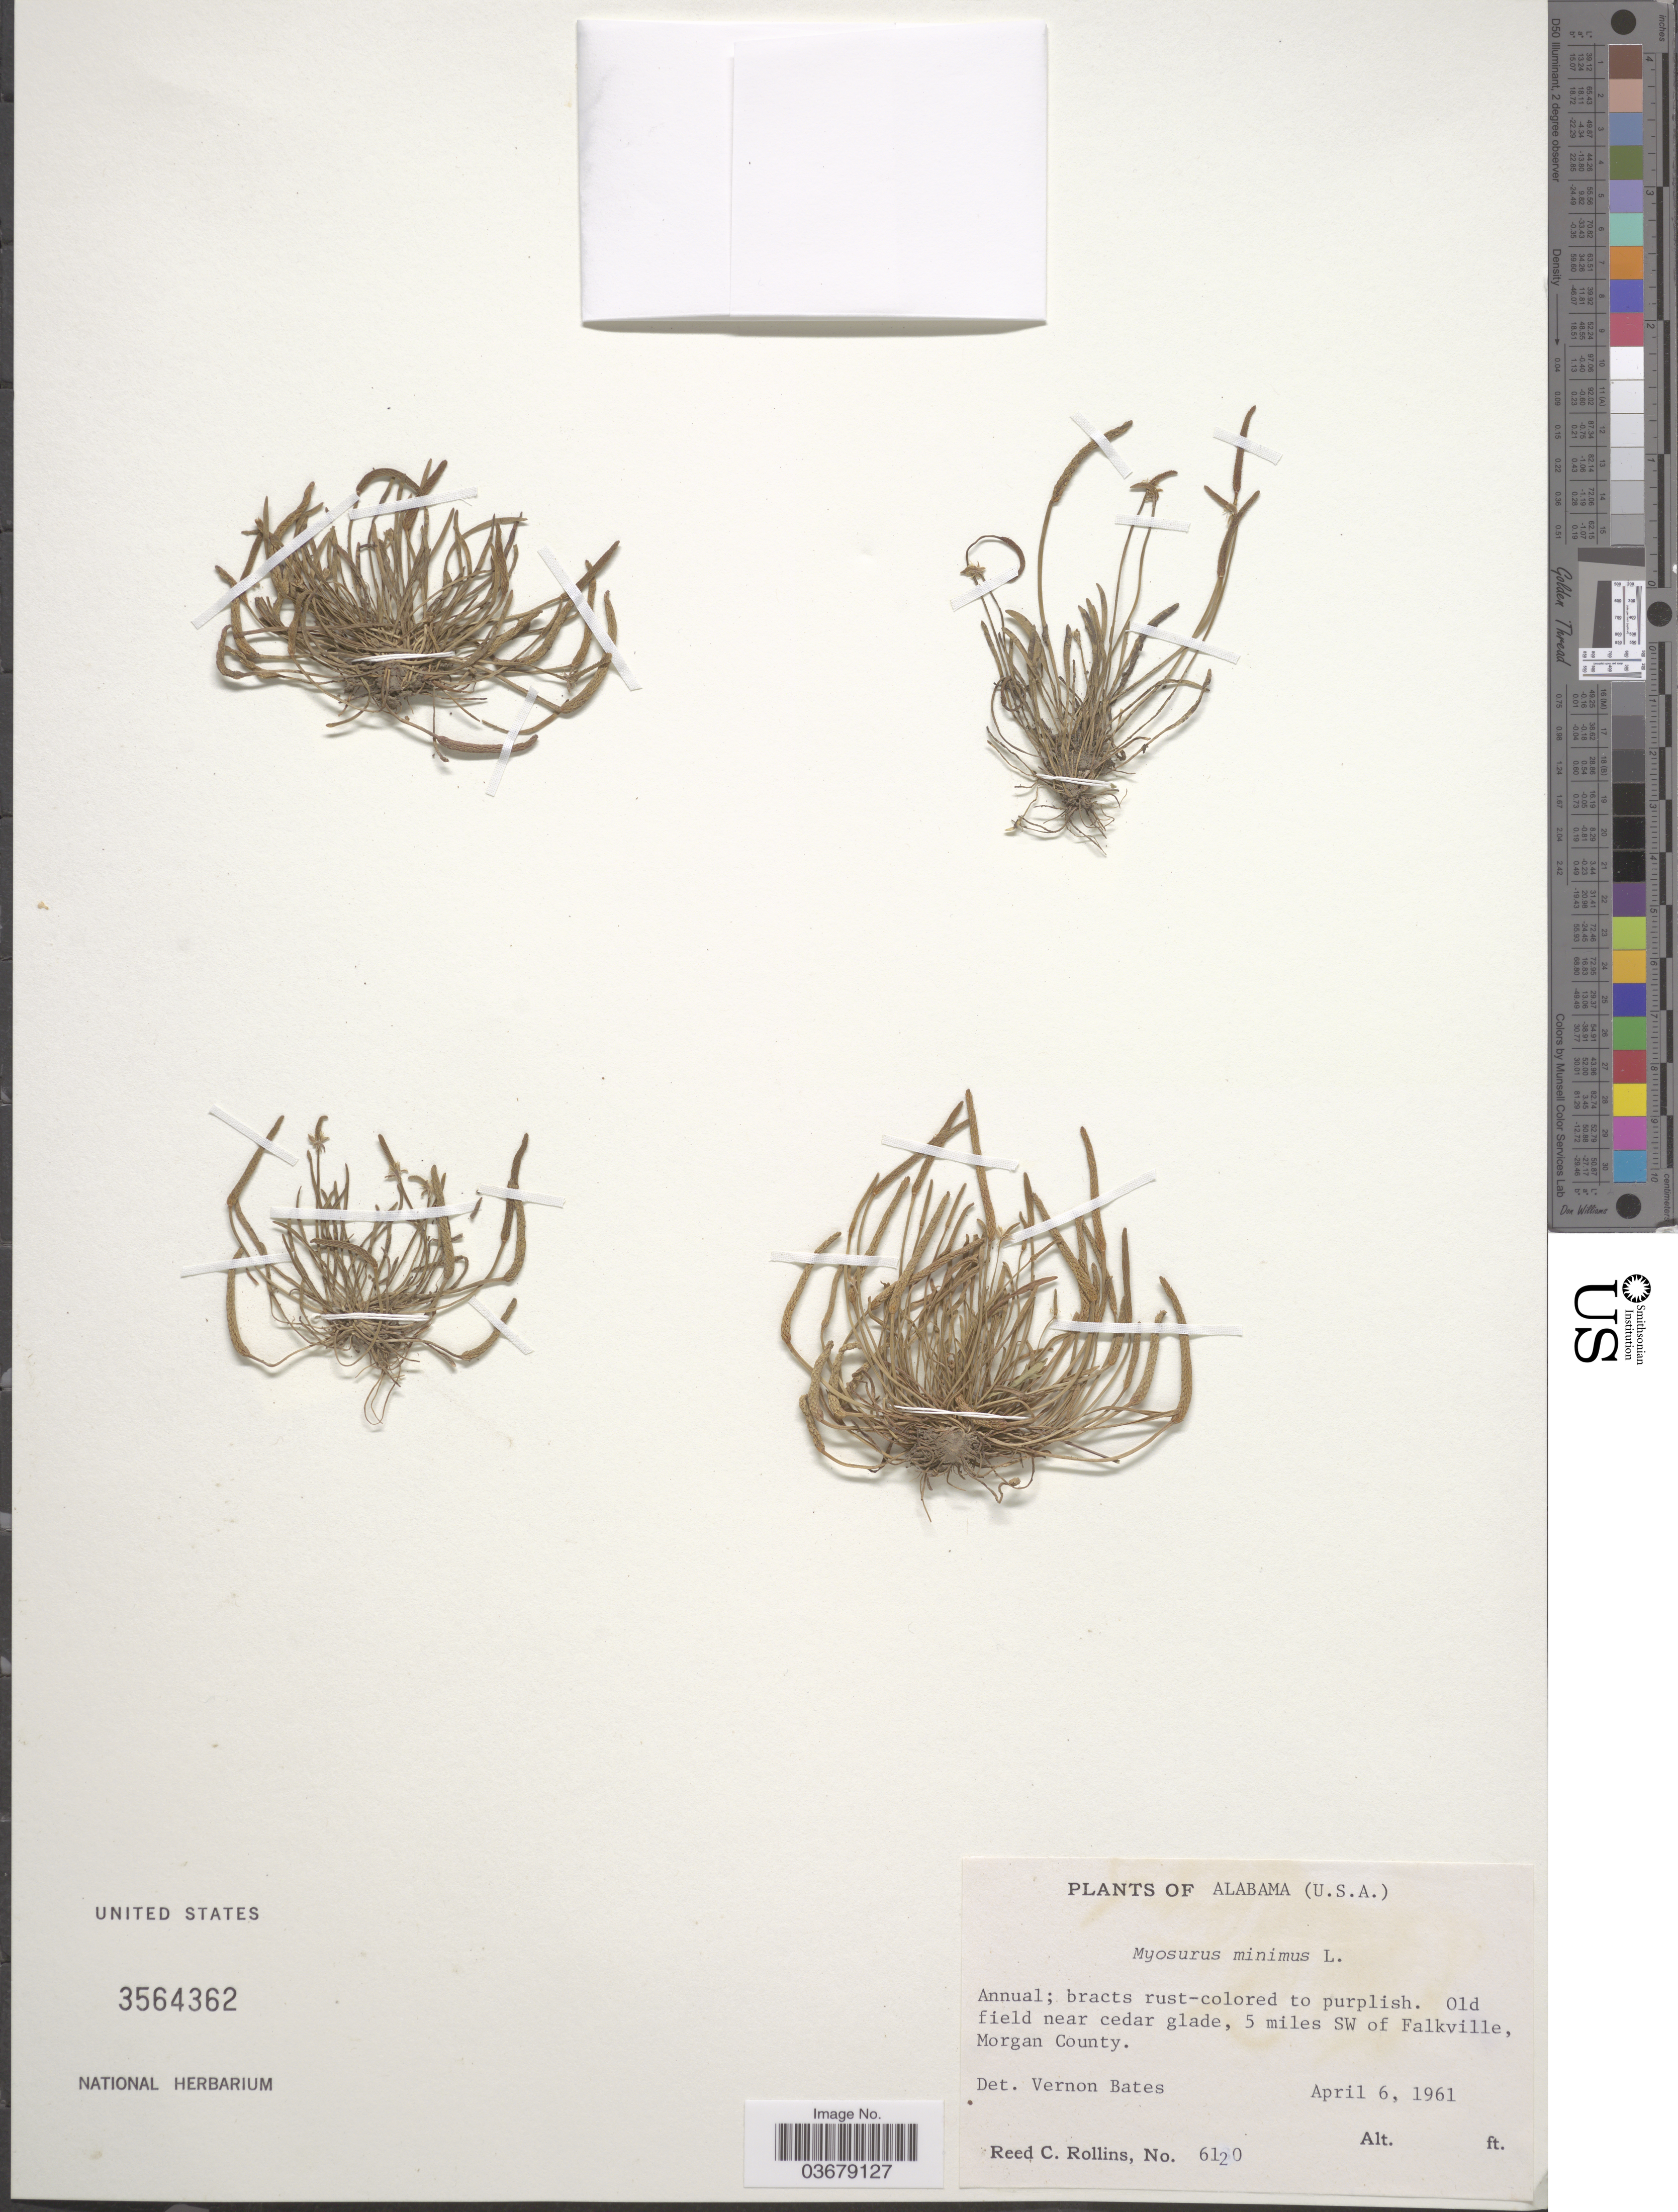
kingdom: Plantae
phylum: Tracheophyta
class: Magnoliopsida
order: Ranunculales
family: Ranunculaceae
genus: Myosurus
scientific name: Myosurus minimus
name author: L.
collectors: R. C. Rollins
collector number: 6120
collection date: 1961-04-06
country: United States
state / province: Alabama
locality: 5 miles SW of Falkville, Morgan County.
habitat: old field near cedar glade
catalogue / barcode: US 3564362